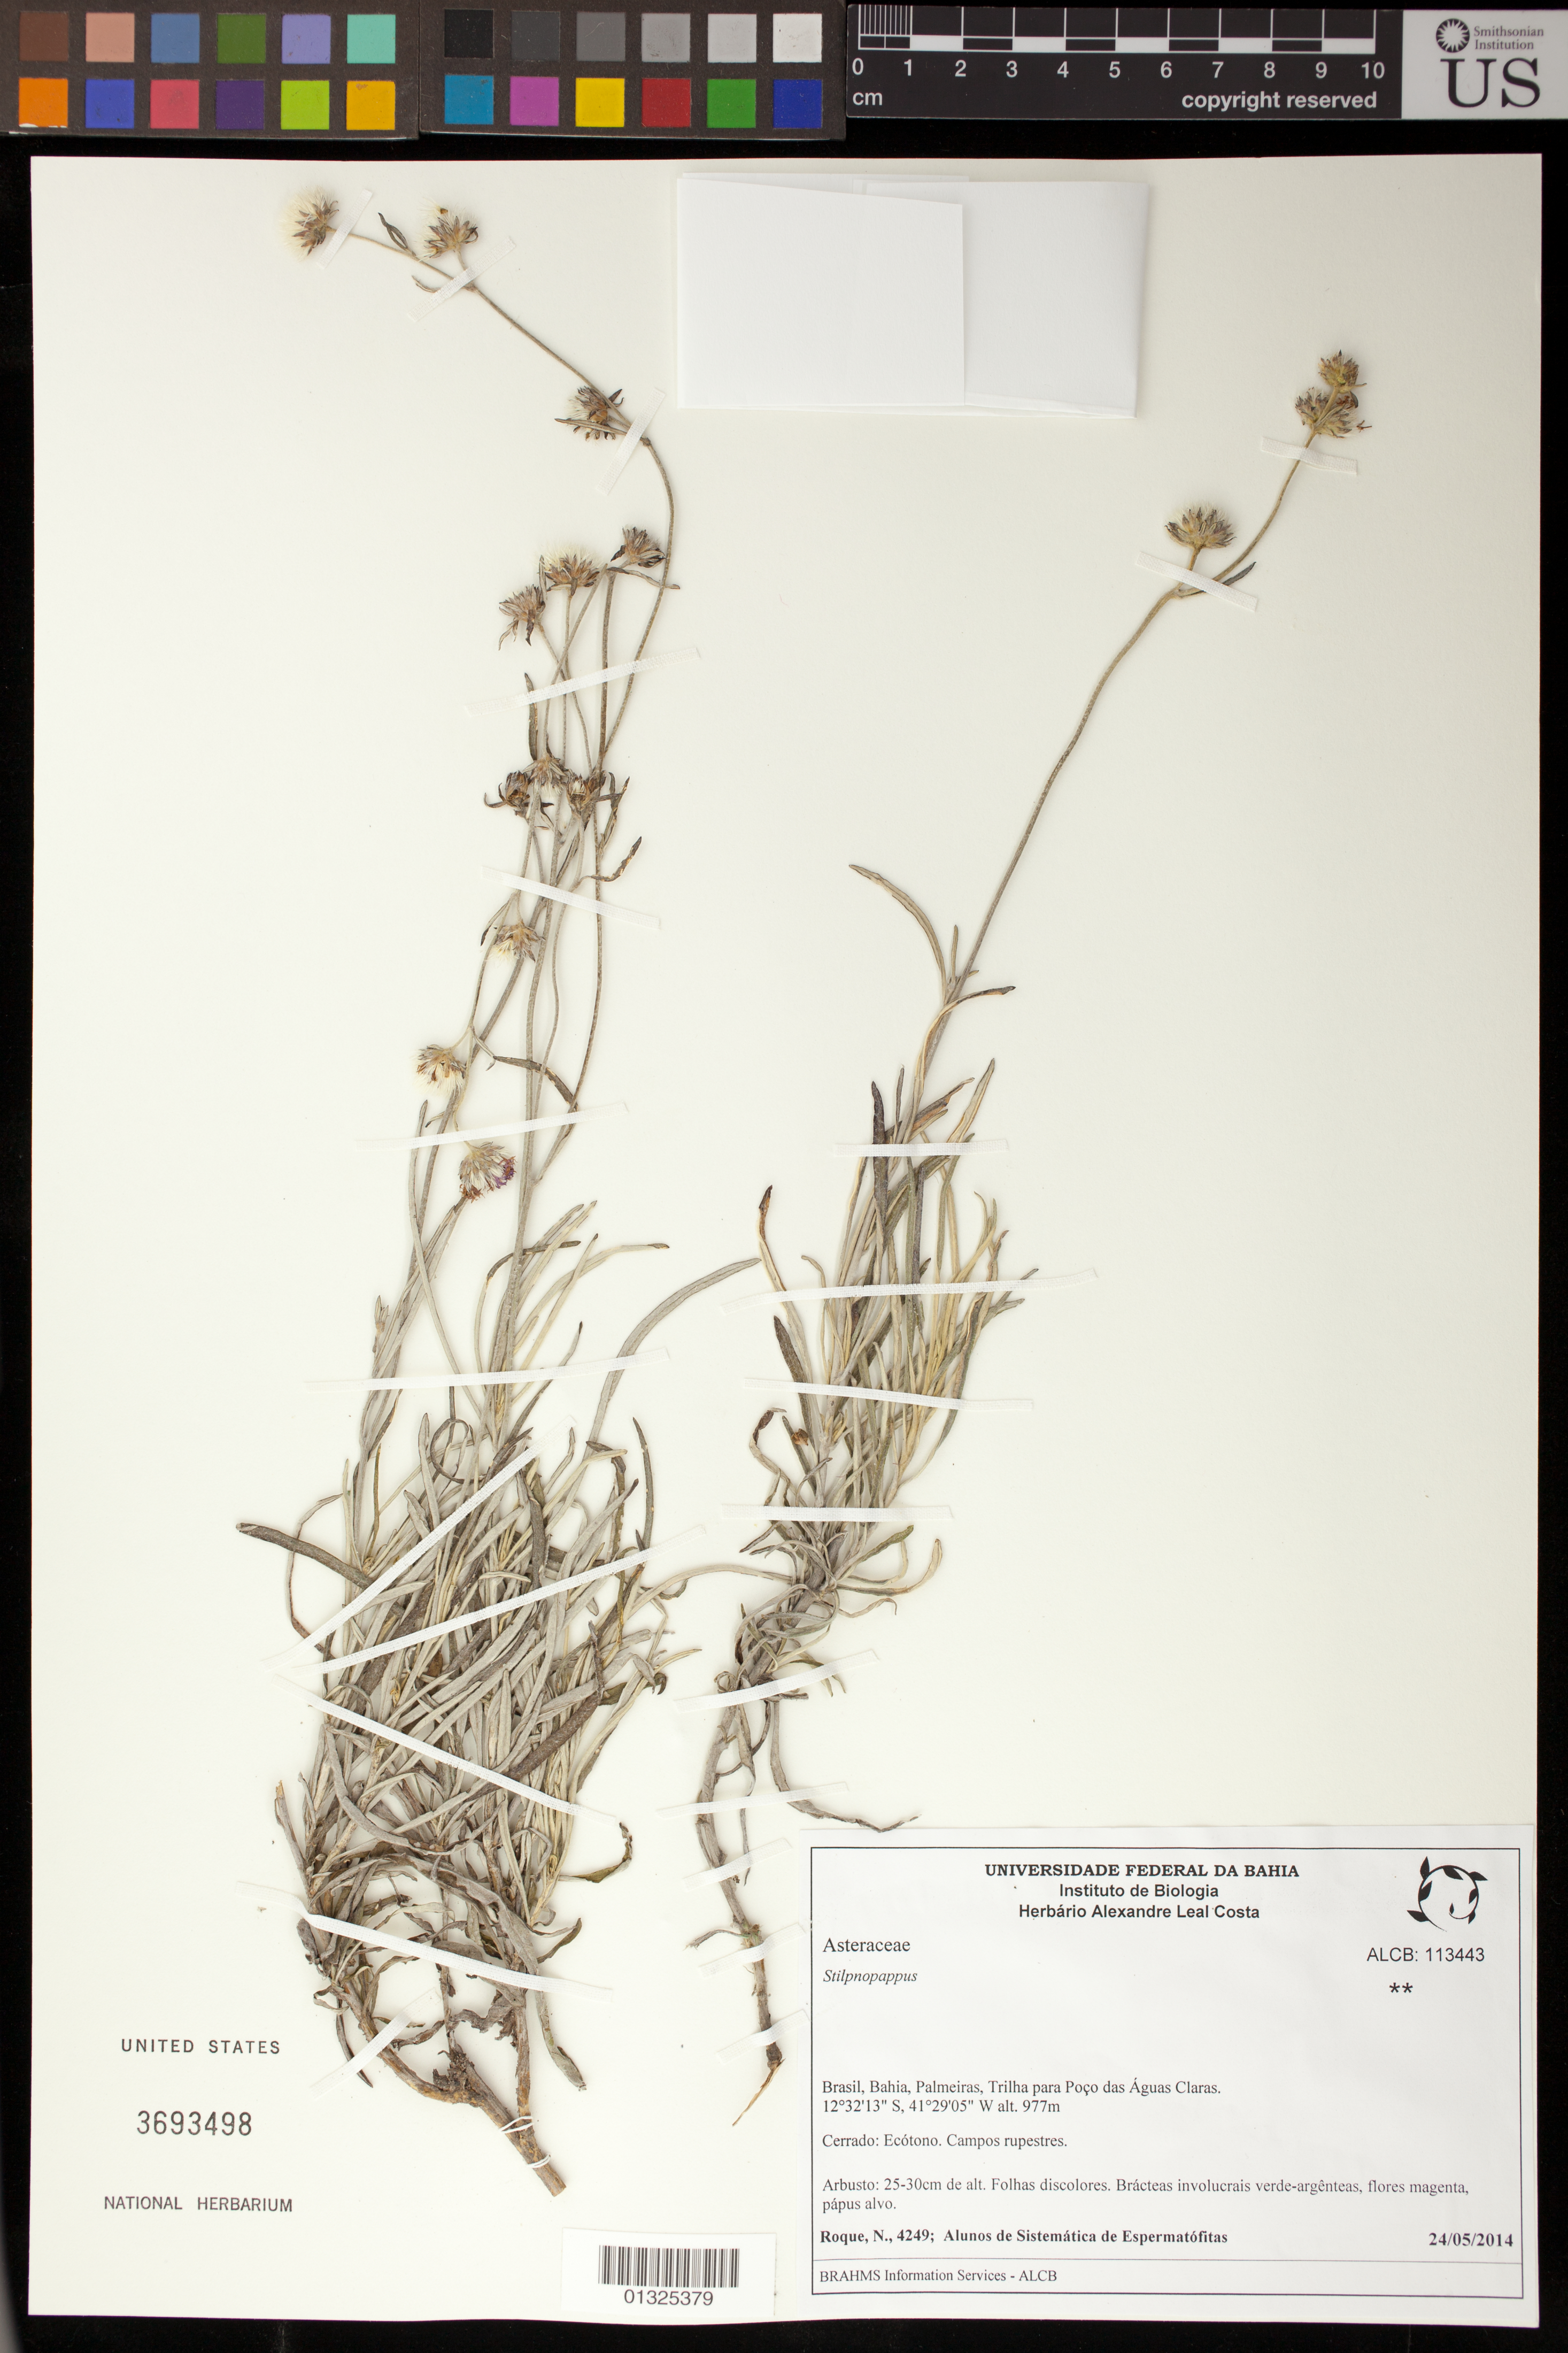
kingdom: Plantae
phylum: Tracheophyta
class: Magnoliopsida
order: Asterales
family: Asteraceae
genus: Stilpnopappus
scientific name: Stilpnopappus tomentosus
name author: Mart. ex DC.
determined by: Remor, Daniella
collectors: N. Roque et al.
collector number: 4249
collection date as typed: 24/05/2014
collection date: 2014-05-24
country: Brazil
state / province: Bahia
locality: Palmeiras, Trilha para Poço das Aguas Claras.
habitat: Cerado: Ecotono. Campos rupestres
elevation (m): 977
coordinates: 12 32 13 S, 41 29 05 W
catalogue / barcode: US 3693498